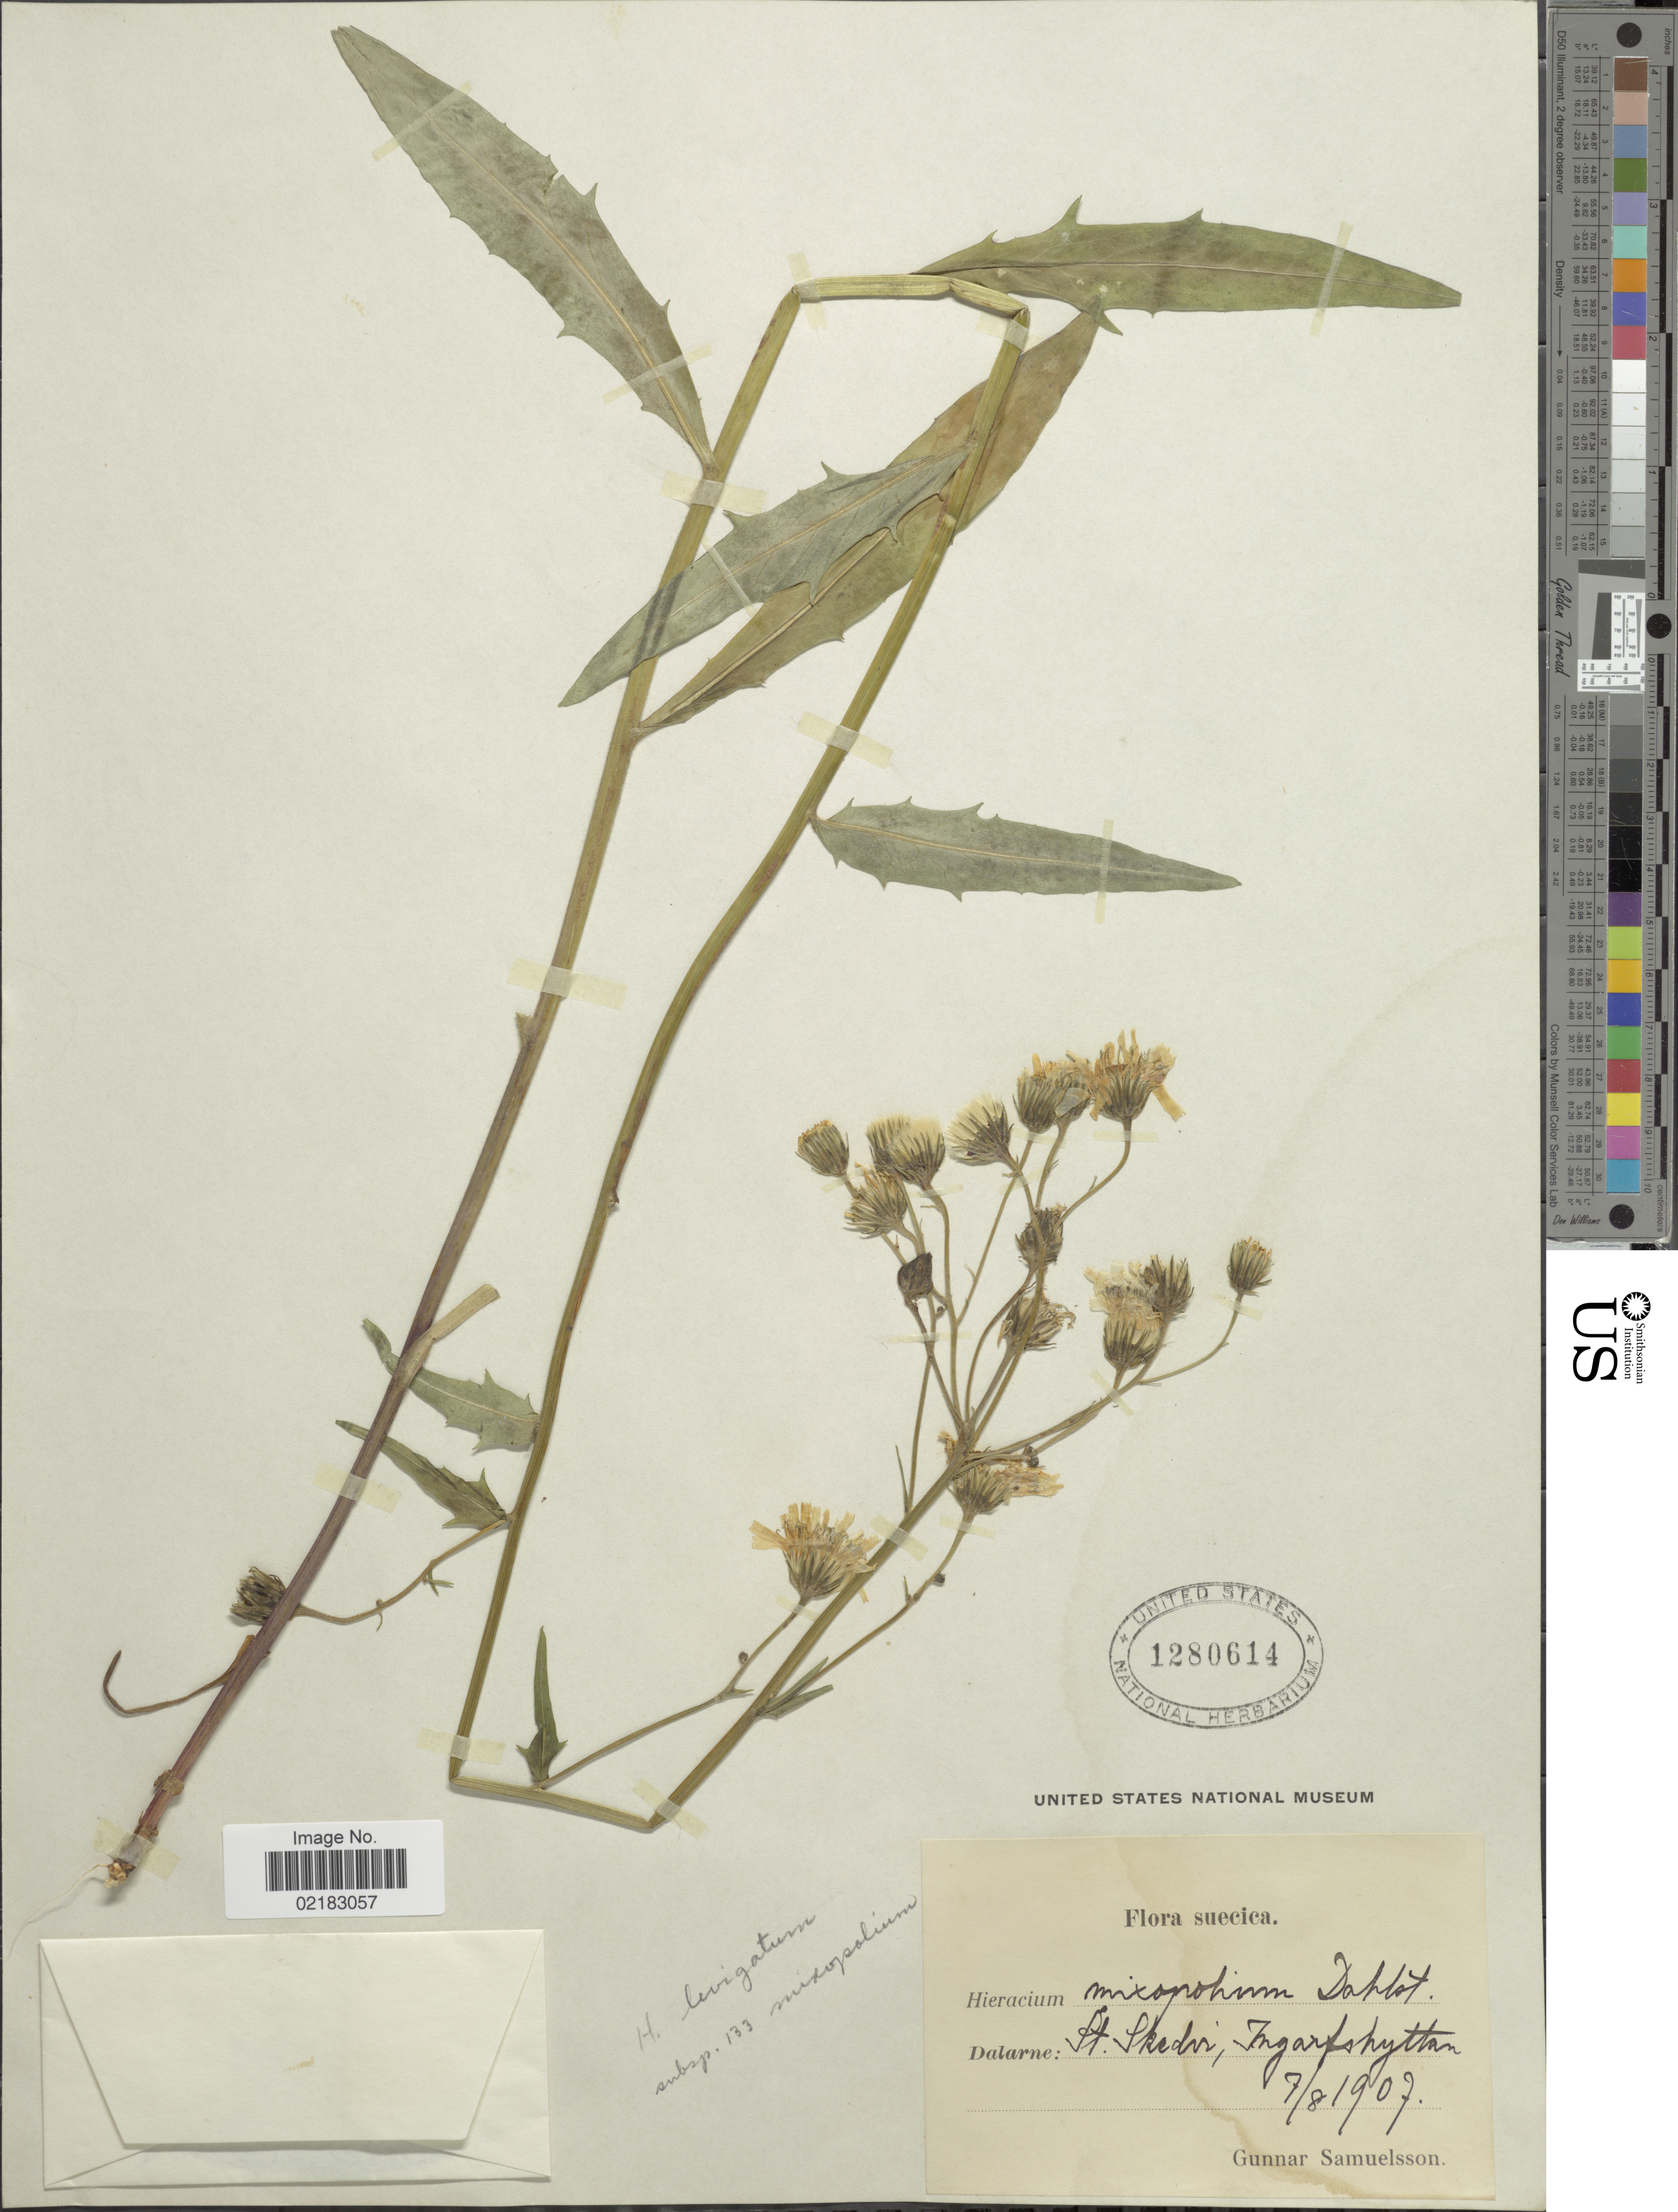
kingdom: Plantae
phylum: Tracheophyta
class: Magnoliopsida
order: Asterales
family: Asteraceae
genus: Hieracium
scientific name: Hieracium laevigatum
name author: Willd.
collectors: G. Samuelsson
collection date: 1907-08-17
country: Sweden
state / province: Dalarna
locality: St. Skedvi, Ingarfshyttan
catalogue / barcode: US 1280614